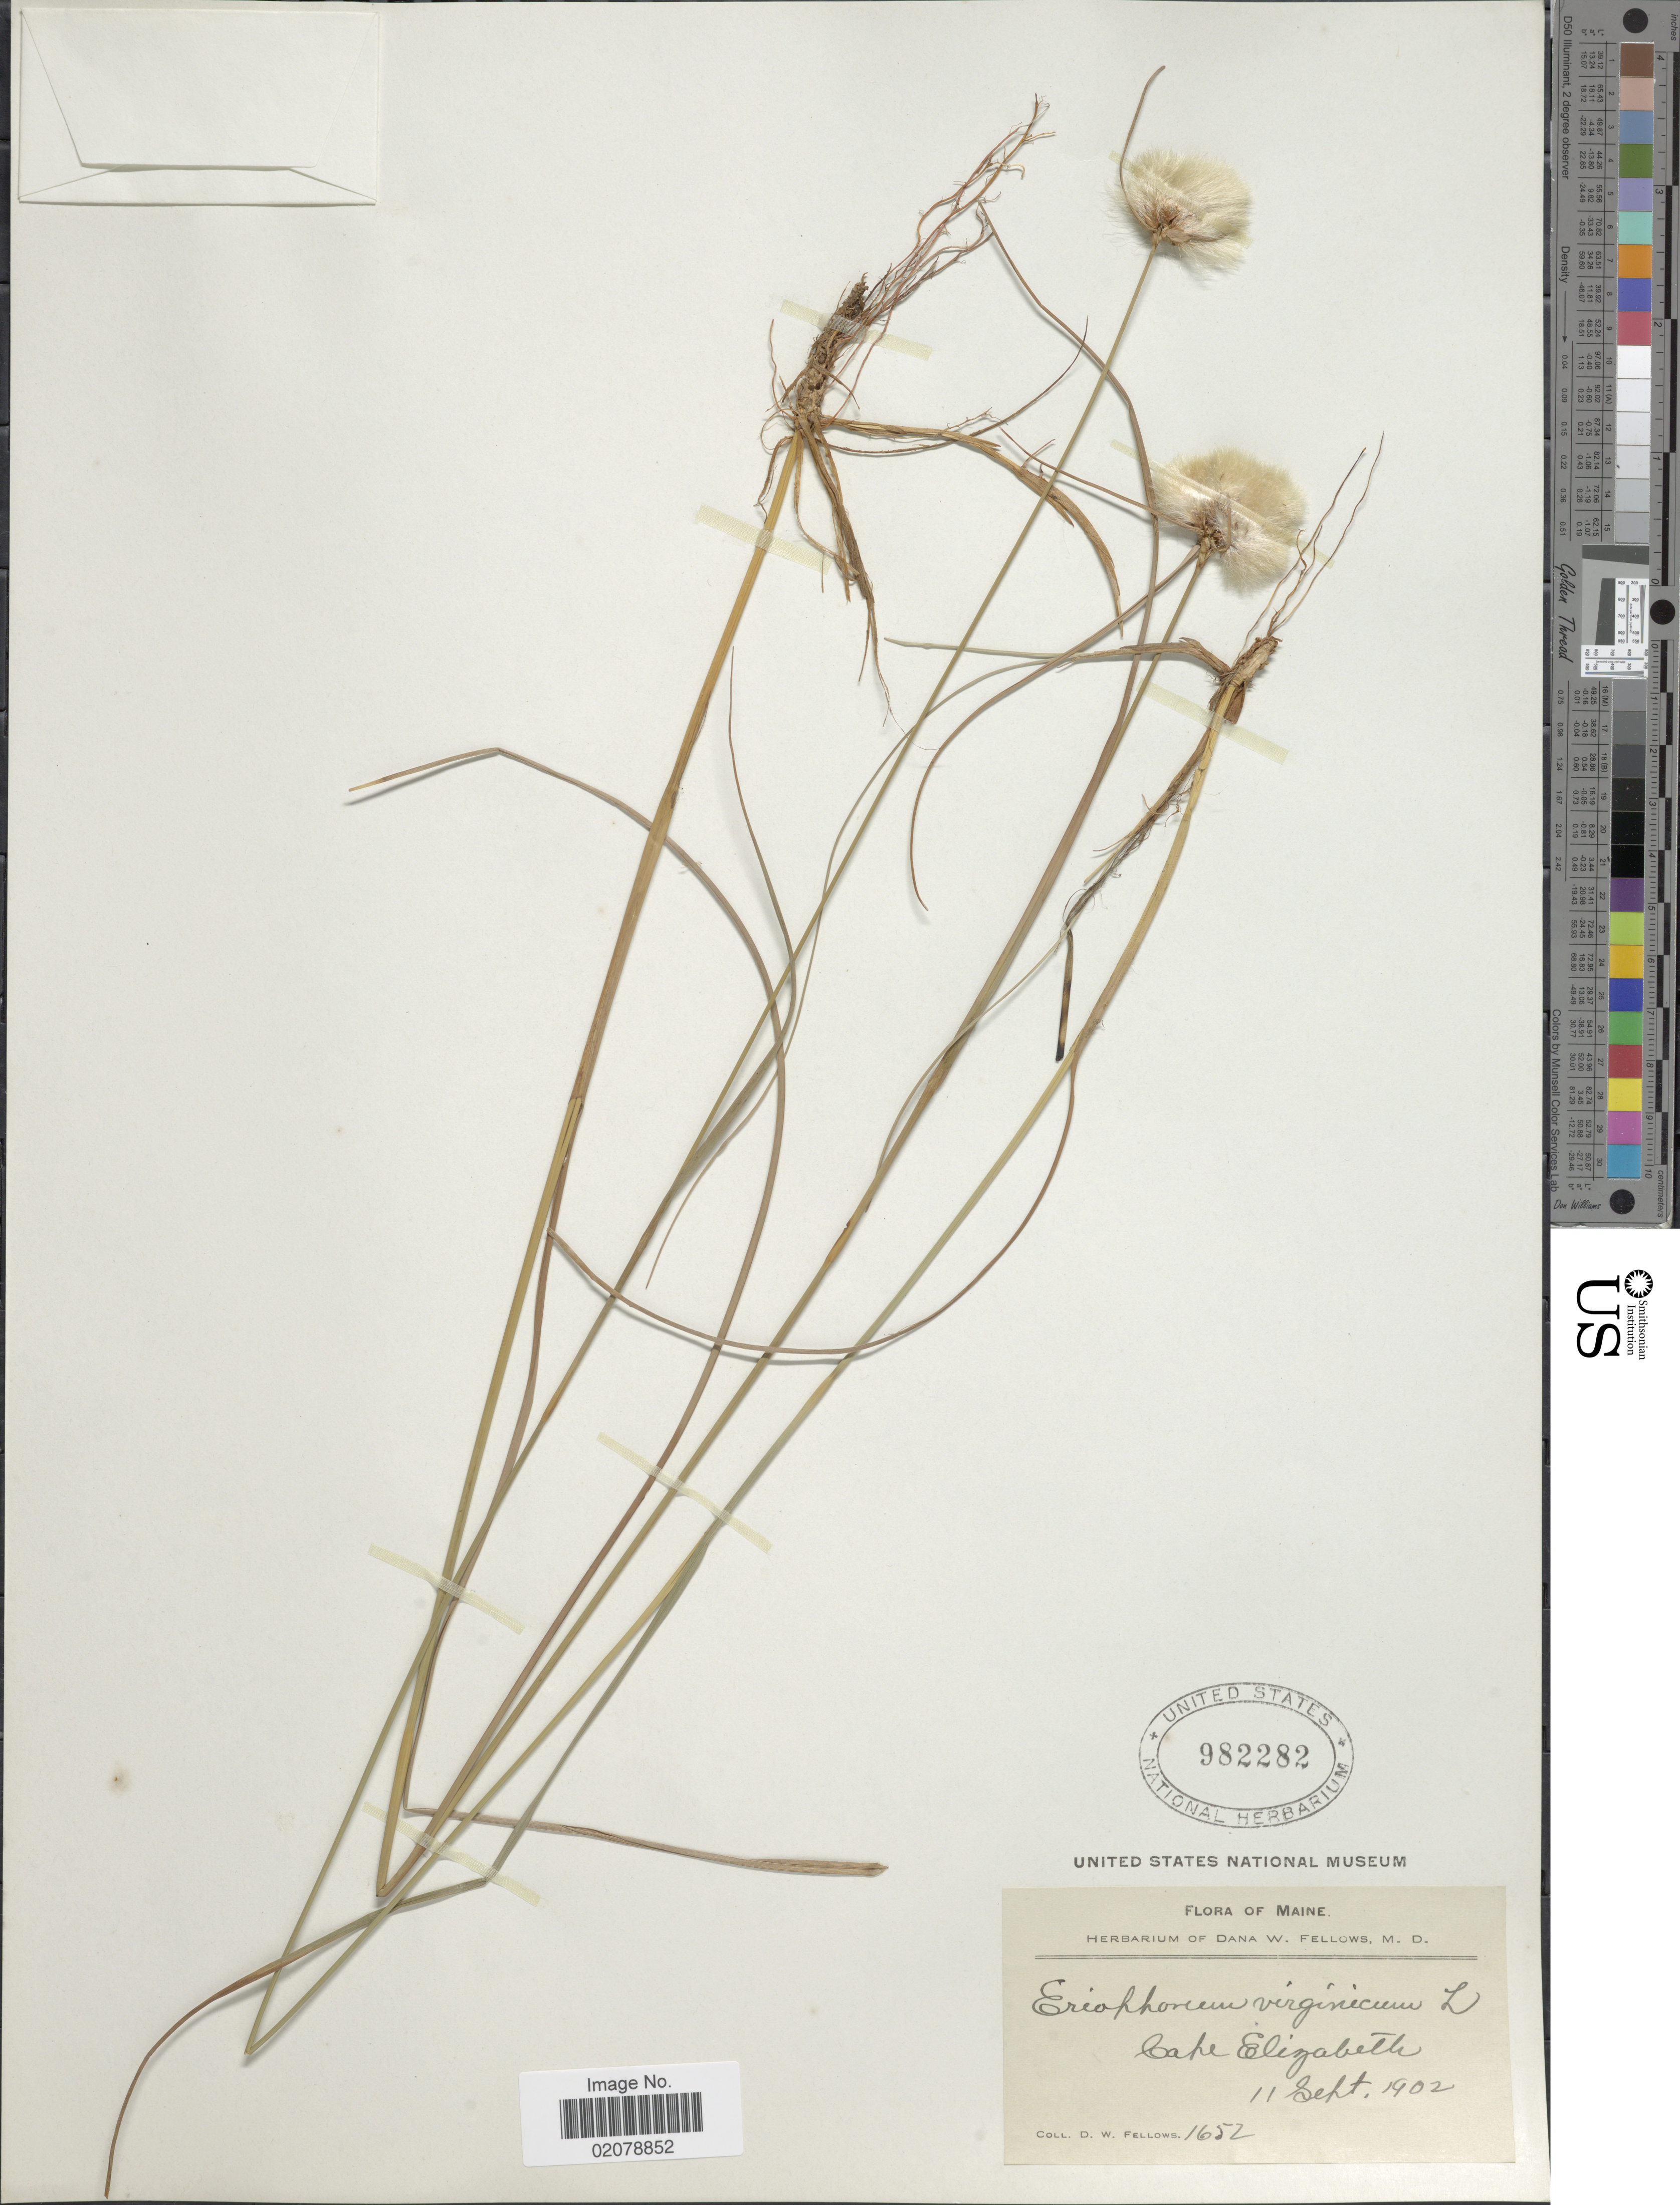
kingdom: Plantae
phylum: Tracheophyta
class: Liliopsida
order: Poales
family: Cyperaceae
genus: Eriophorum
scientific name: Eriophorum virginicum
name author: L.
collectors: D. W. Fellows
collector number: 1652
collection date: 1902-09-11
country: United States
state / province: Maine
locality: Lake Elizabeth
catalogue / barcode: US 982282